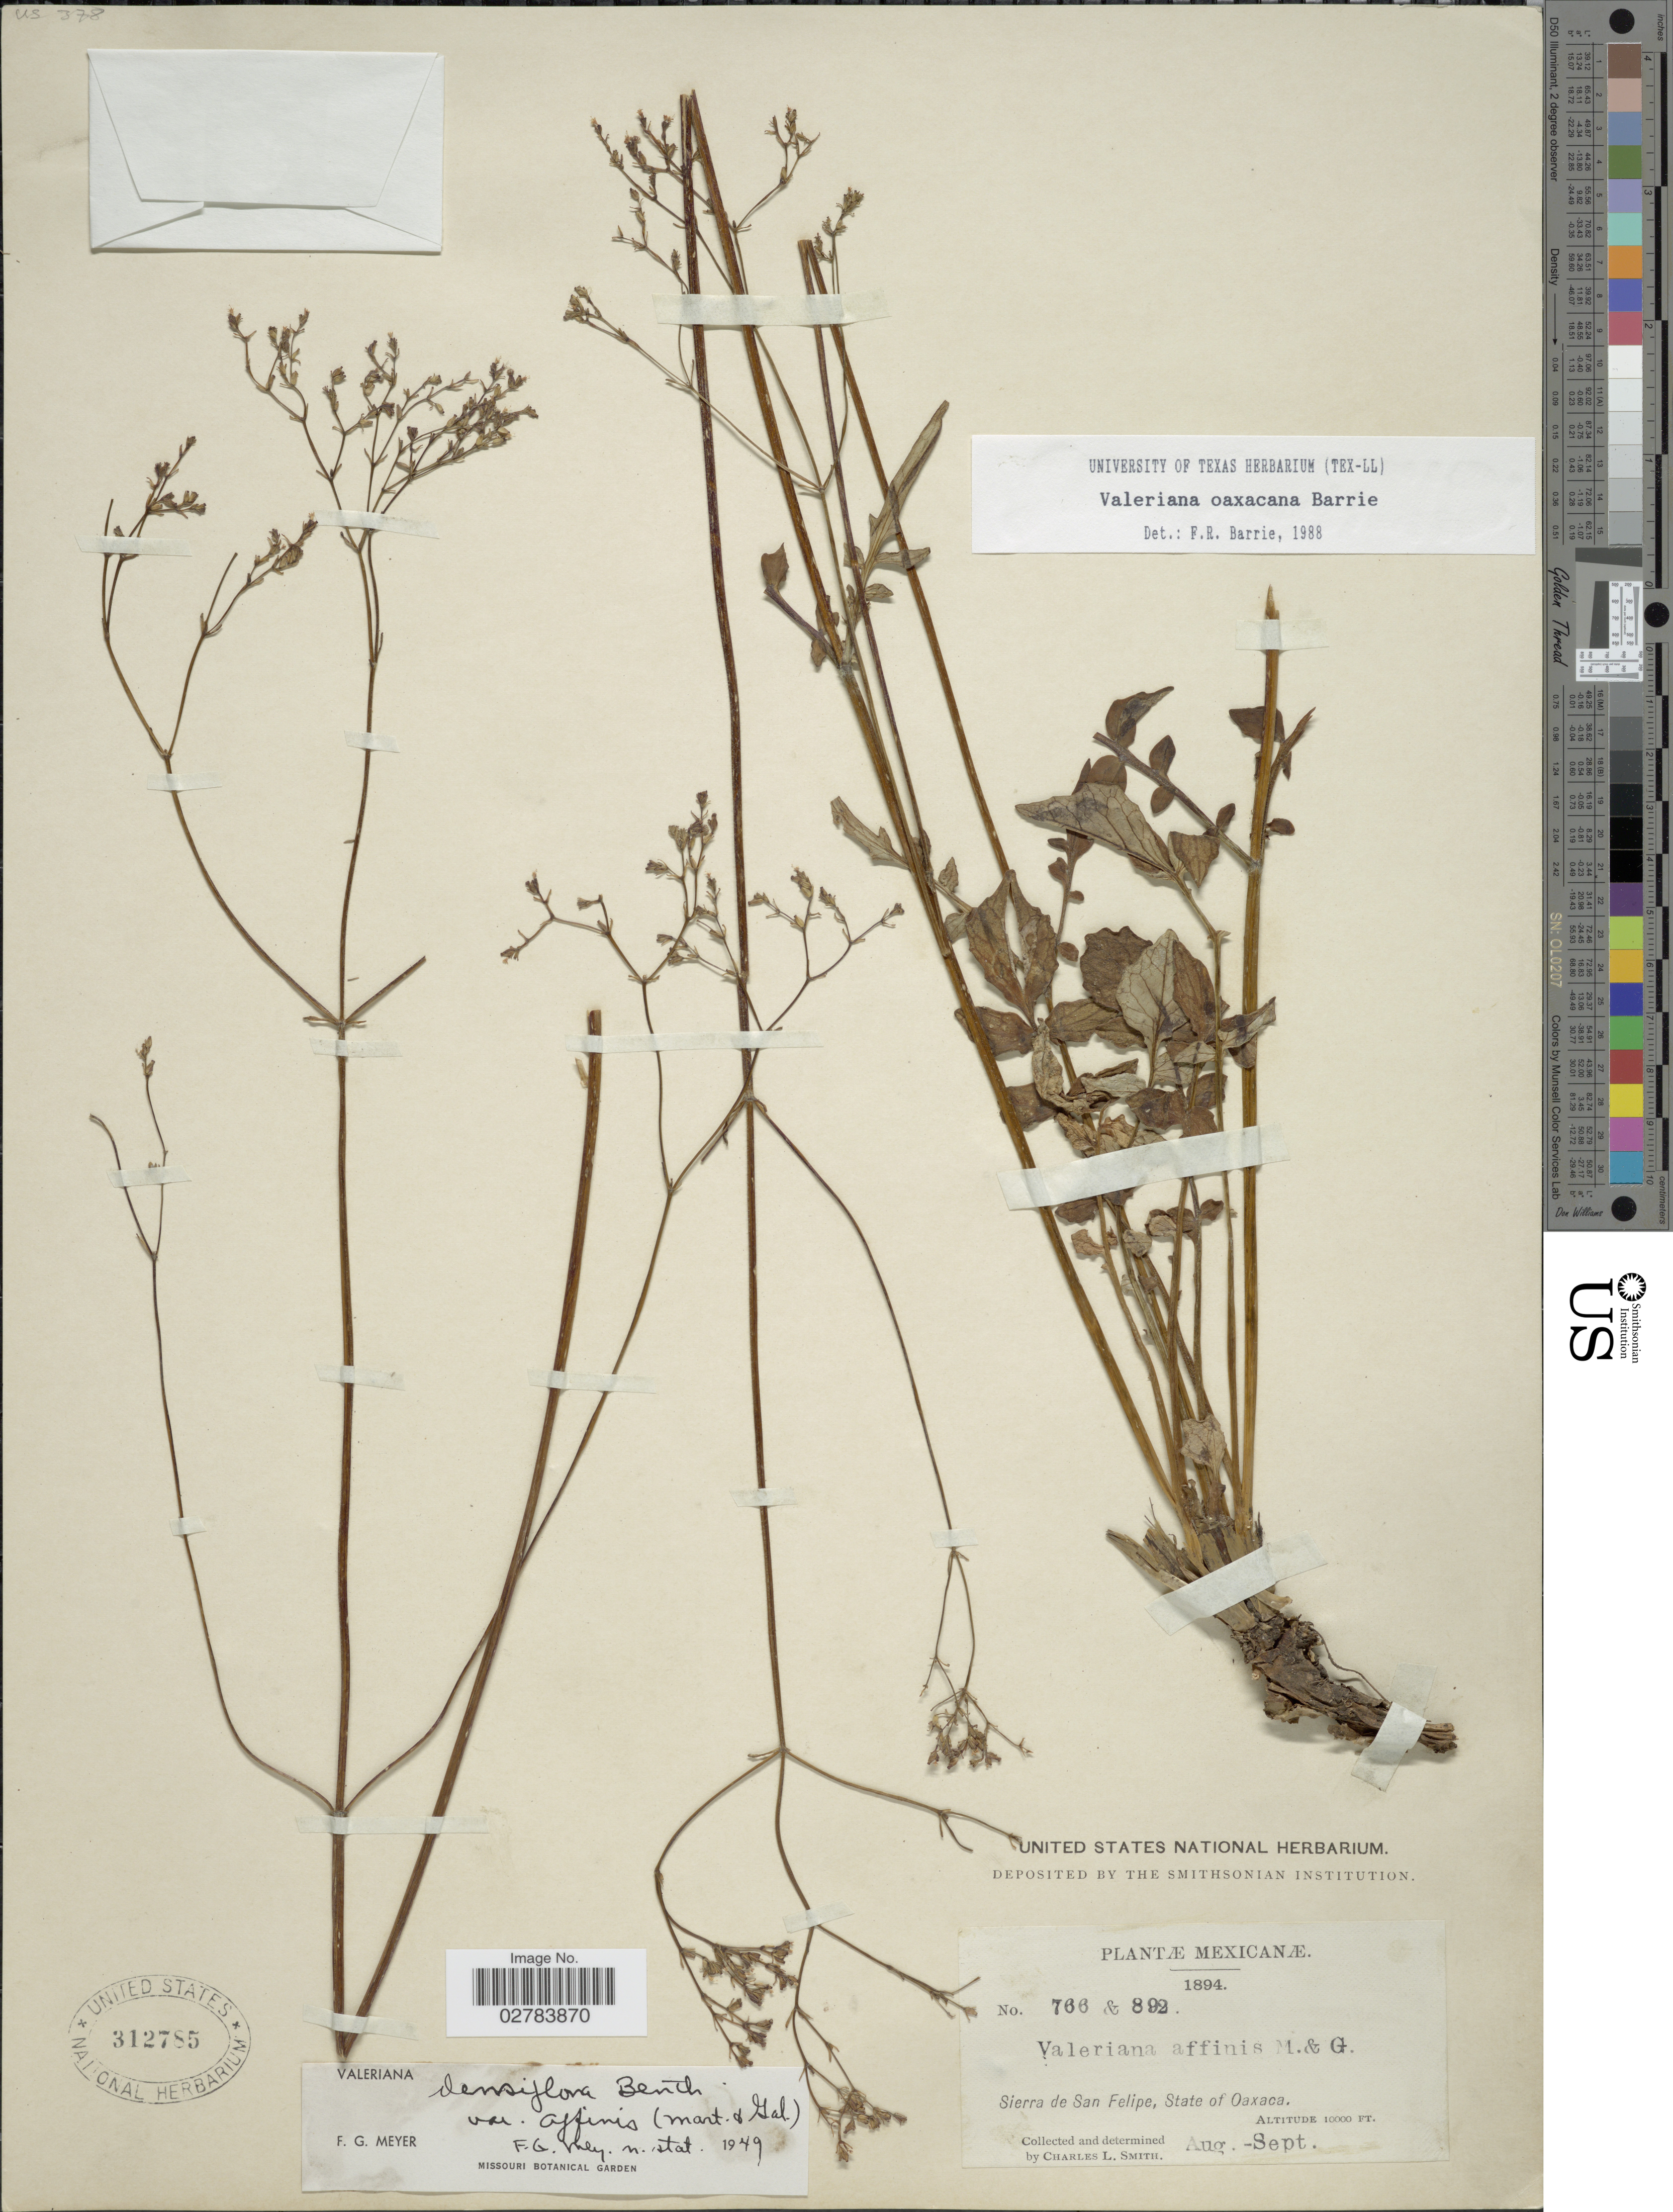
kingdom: Plantae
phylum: Tracheophyta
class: Magnoliopsida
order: Dipsacales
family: Caprifoliaceae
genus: Valeriana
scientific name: Valeriana oaxacana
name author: Barrie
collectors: C. L. Smith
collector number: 766&892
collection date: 1894-08/1894-09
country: Mexico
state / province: Oaxaca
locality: Sierra de San Felipe, State of Oaxaca.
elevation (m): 3048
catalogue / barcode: US 312785